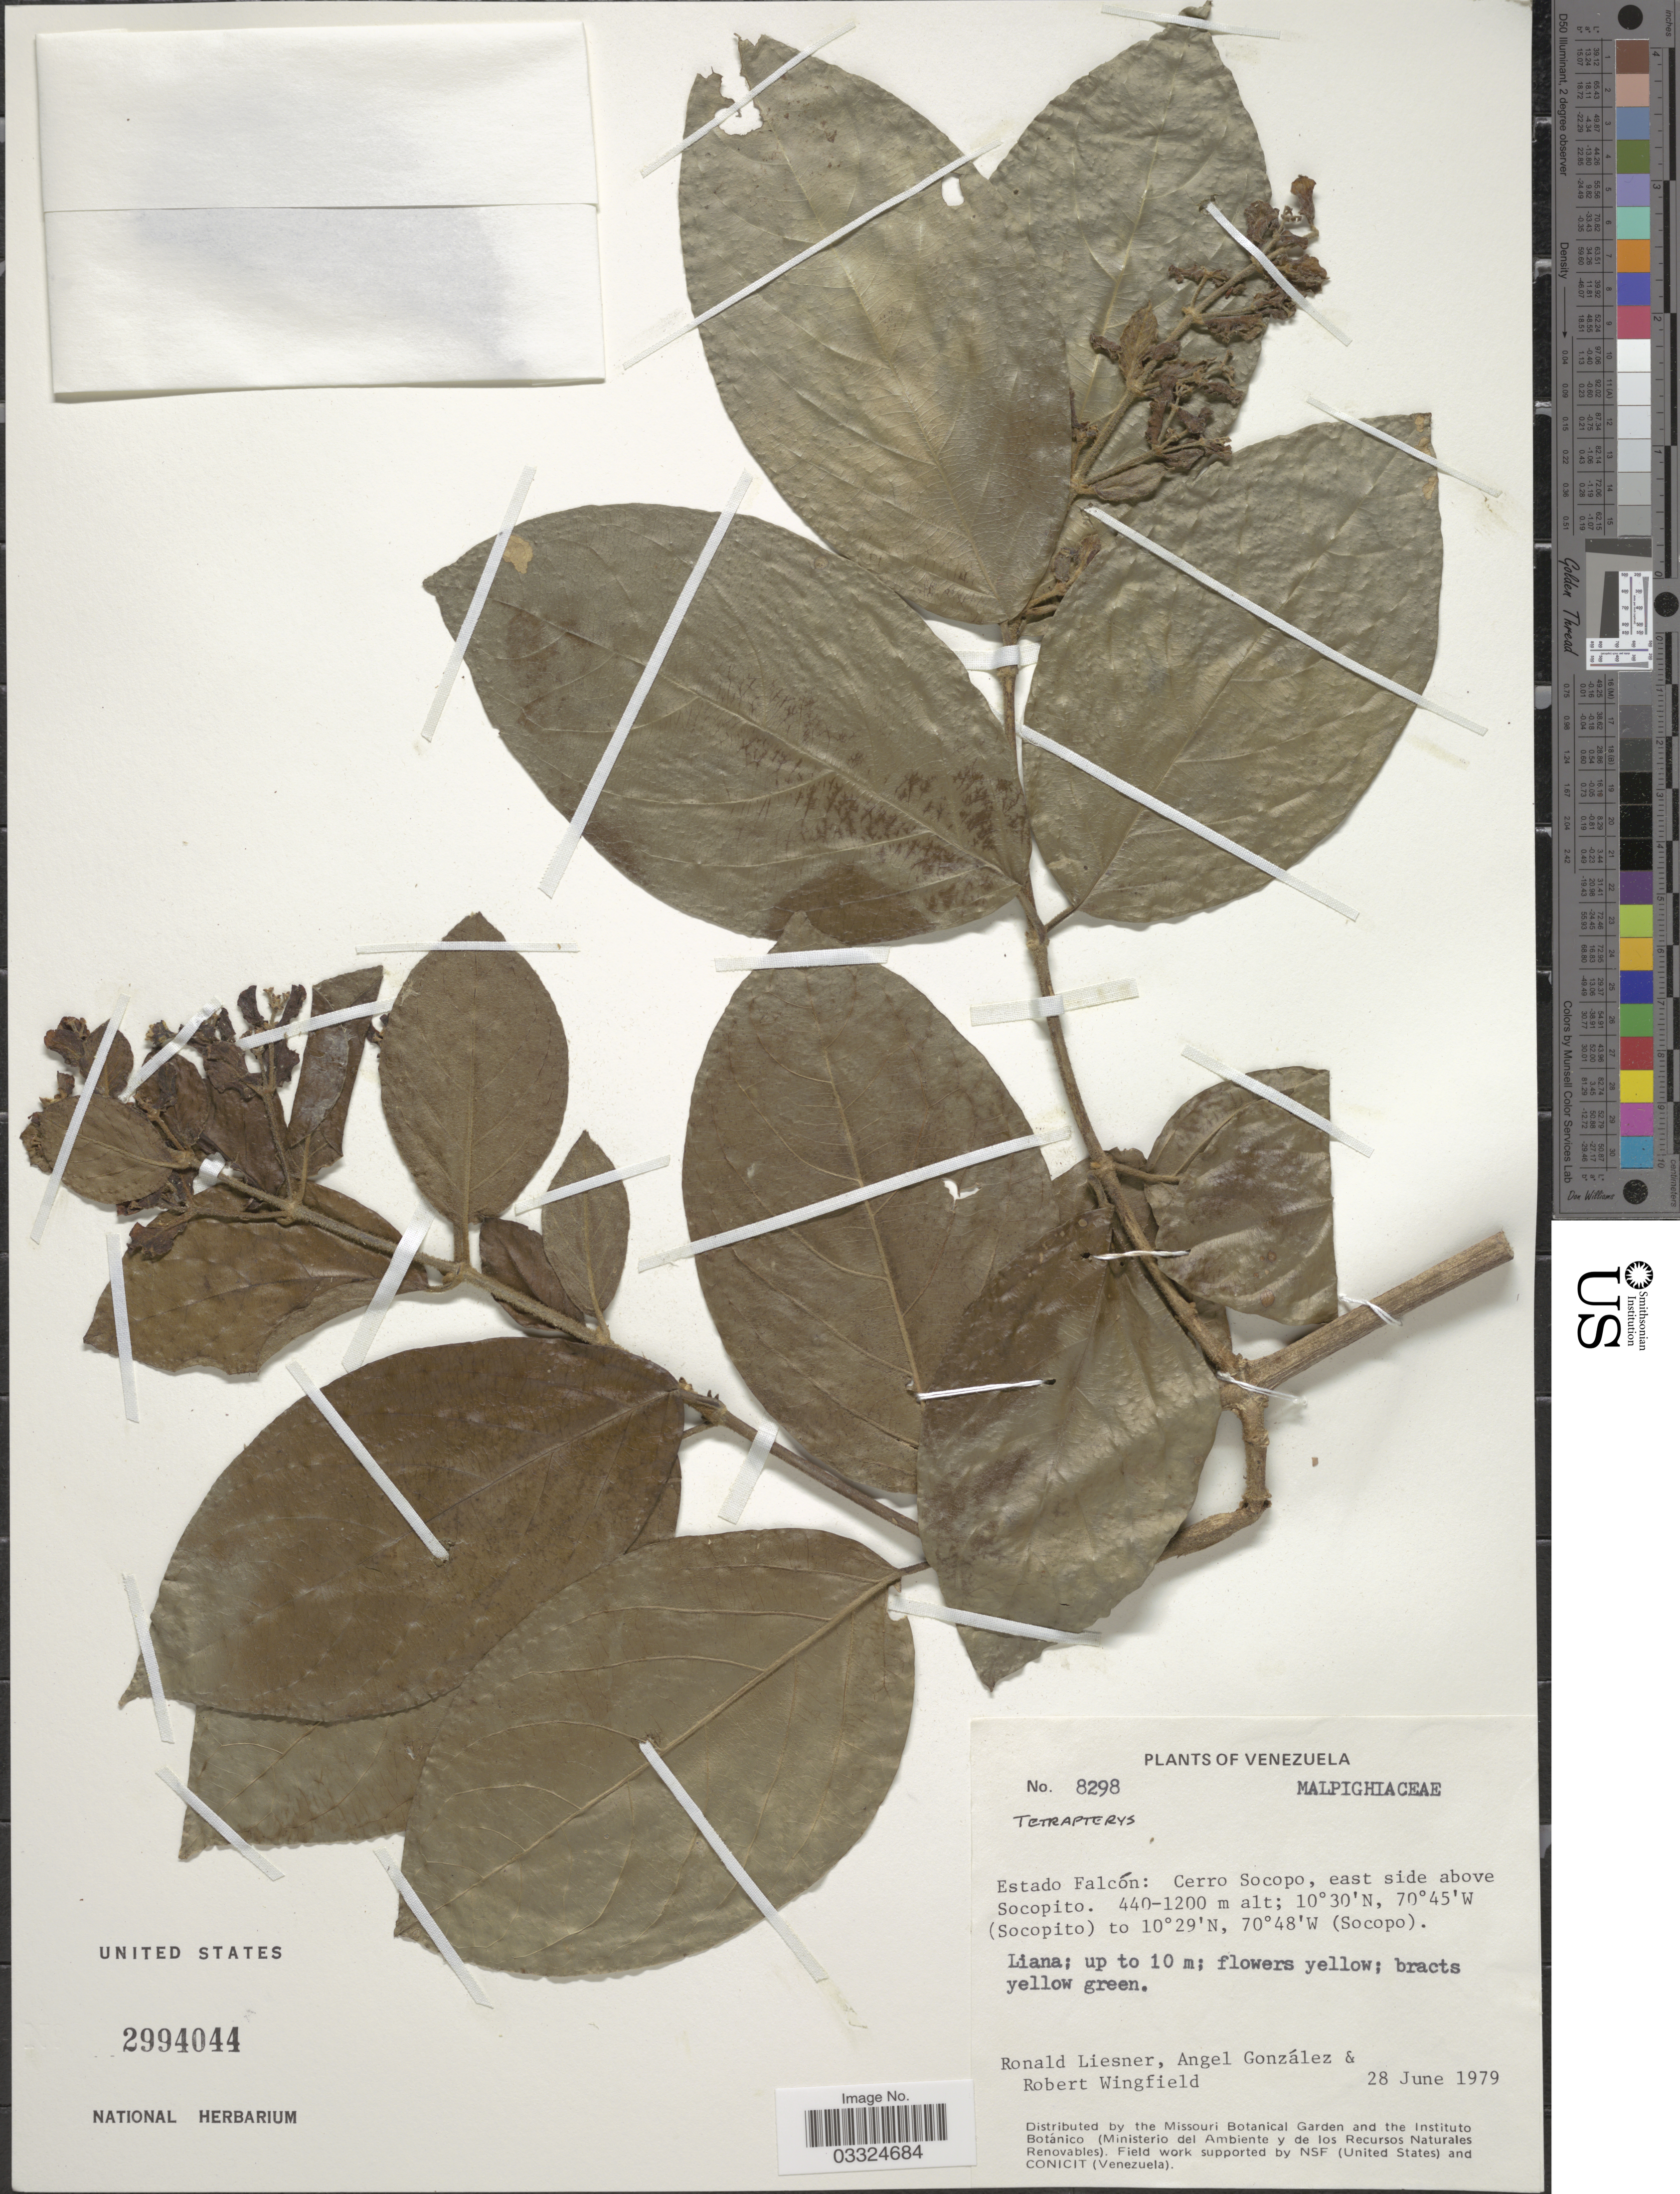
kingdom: Plantae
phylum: Tracheophyta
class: Magnoliopsida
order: Malpighiales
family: Malpighiaceae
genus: Tetrapterys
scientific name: Tetrapterys sp.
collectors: R. L. Liesner, A. Gonzáles & R. C. Wingfield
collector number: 8298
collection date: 1979-06-28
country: Venezuela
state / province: Falcón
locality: Cerro Socopo, east side above Socopito.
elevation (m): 440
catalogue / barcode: US 2994044